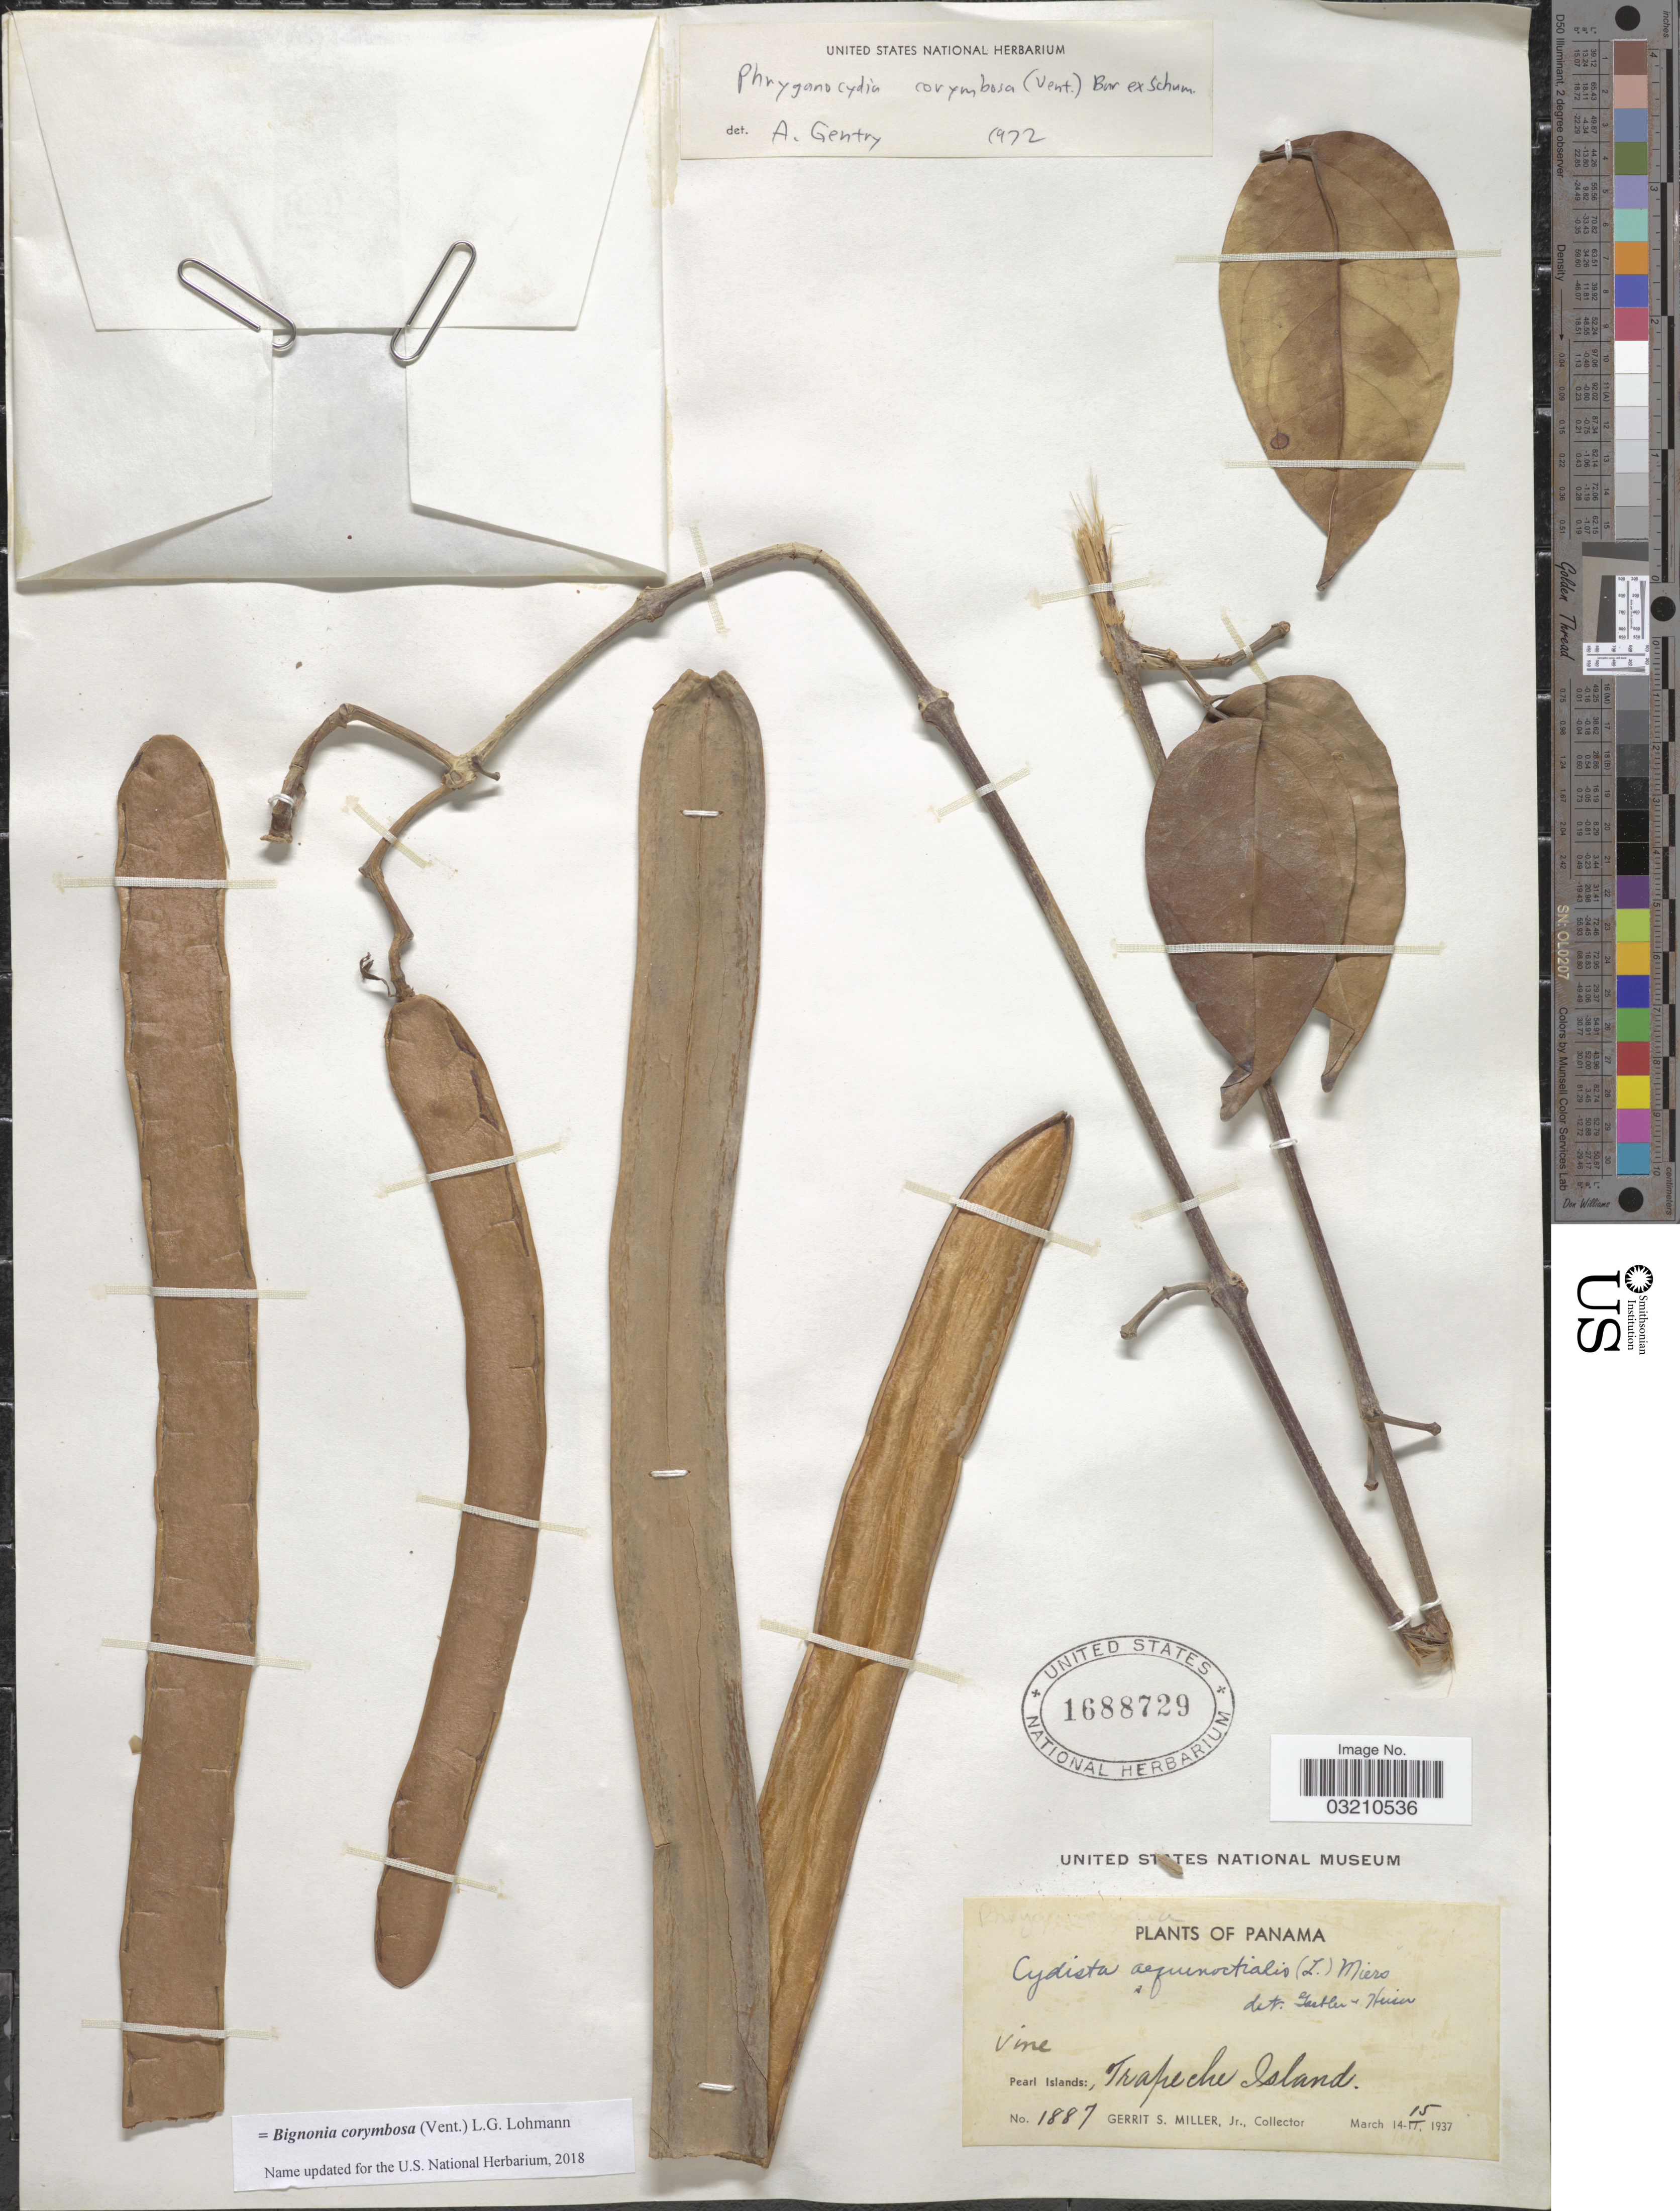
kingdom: Plantae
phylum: Tracheophyta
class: Magnoliopsida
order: Lamiales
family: Bignoniaceae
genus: Bignonia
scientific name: Bignonia corymbosa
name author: (Vent.) L.G. Lohmann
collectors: G. S. Miller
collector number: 1887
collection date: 1937-03-14/1937-03-15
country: Panama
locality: Pearl Islands: Trapeche Island.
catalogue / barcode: US 1688729